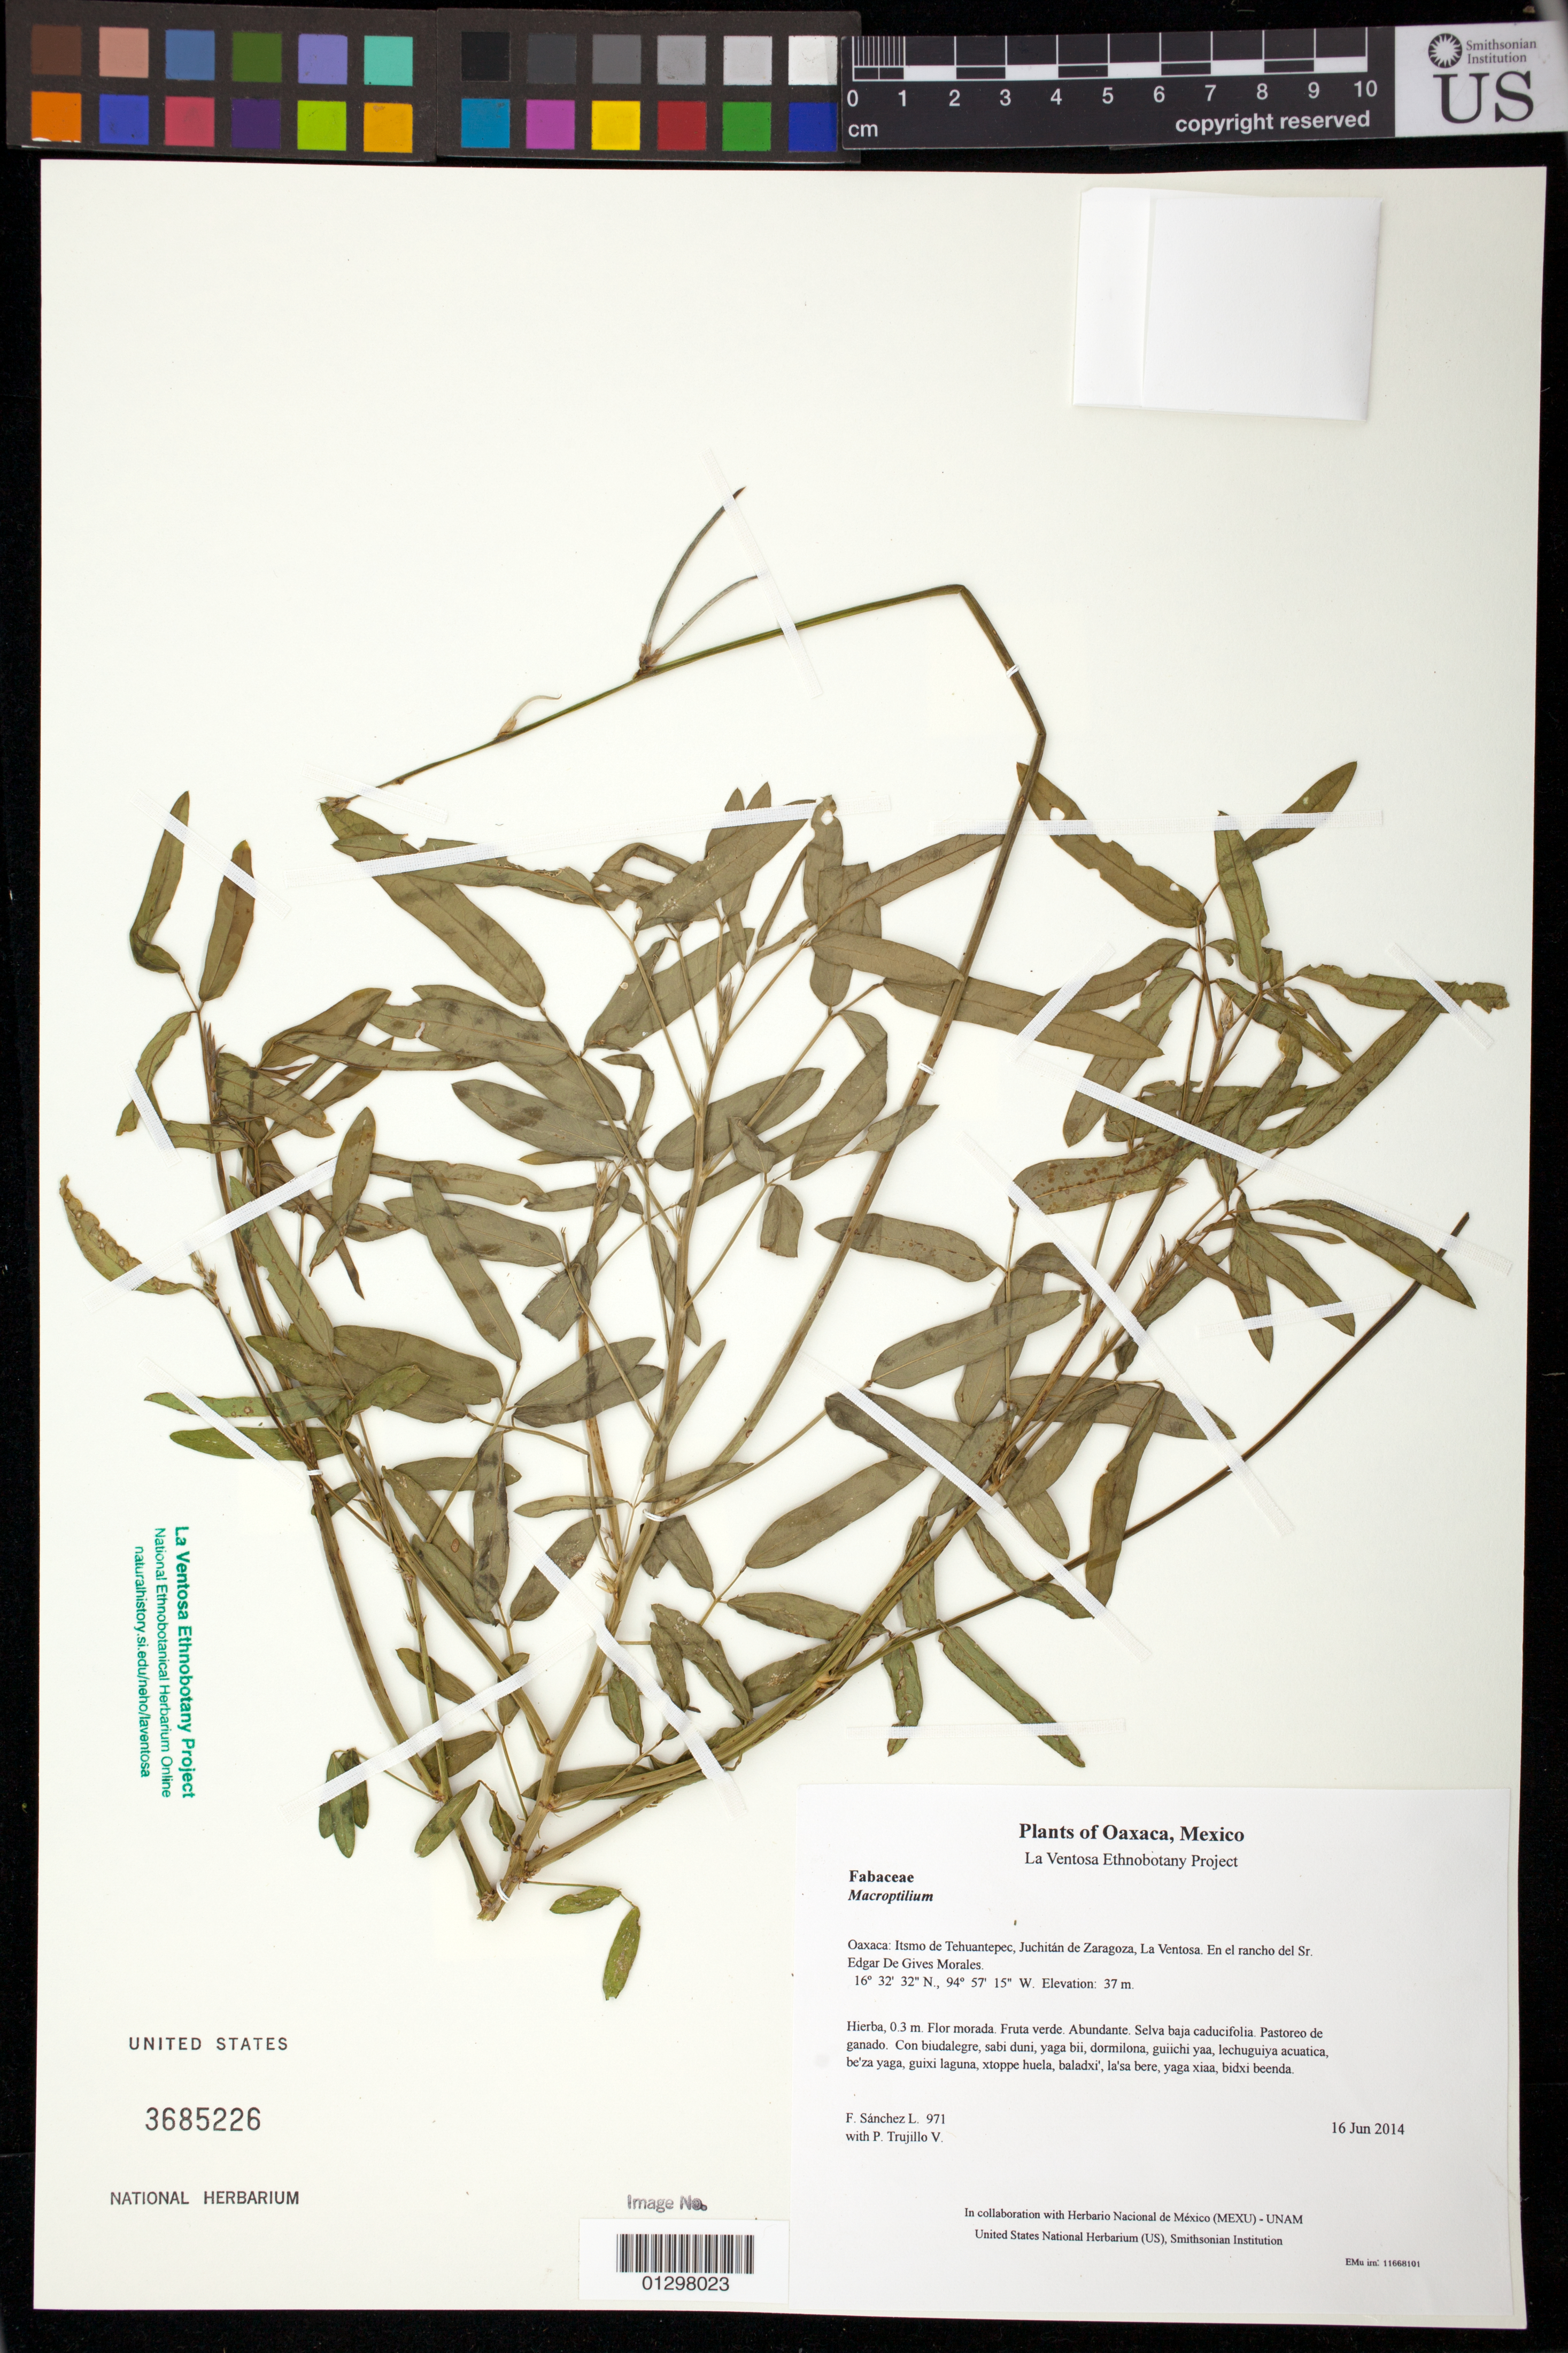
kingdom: Plantae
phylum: Tracheophyta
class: Magnoliopsida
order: Fabales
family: Fabaceae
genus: Macroptilium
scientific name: Macroptilium lathyroides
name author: (L.) Urb.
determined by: Torres-Colín, Leticia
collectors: F. Sánchez L. & P. Trujillo V.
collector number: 971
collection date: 2014-06-16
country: Mexico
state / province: Oaxaca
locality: Itsmo de Tehuantepec, Juchitán de Zaragoza, La Ventosa. En el rancho del Sr. Edgar De Gives Morales.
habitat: Selva baja caducifolia. Pastoreo de ganado.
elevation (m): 37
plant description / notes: JEBOT, MEXU, SERO, SIPI, US; Guixi bandaga. 0.3 m. Guie' nagu. Cuaananaxhi naga'. Stale.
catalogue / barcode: US 3685226